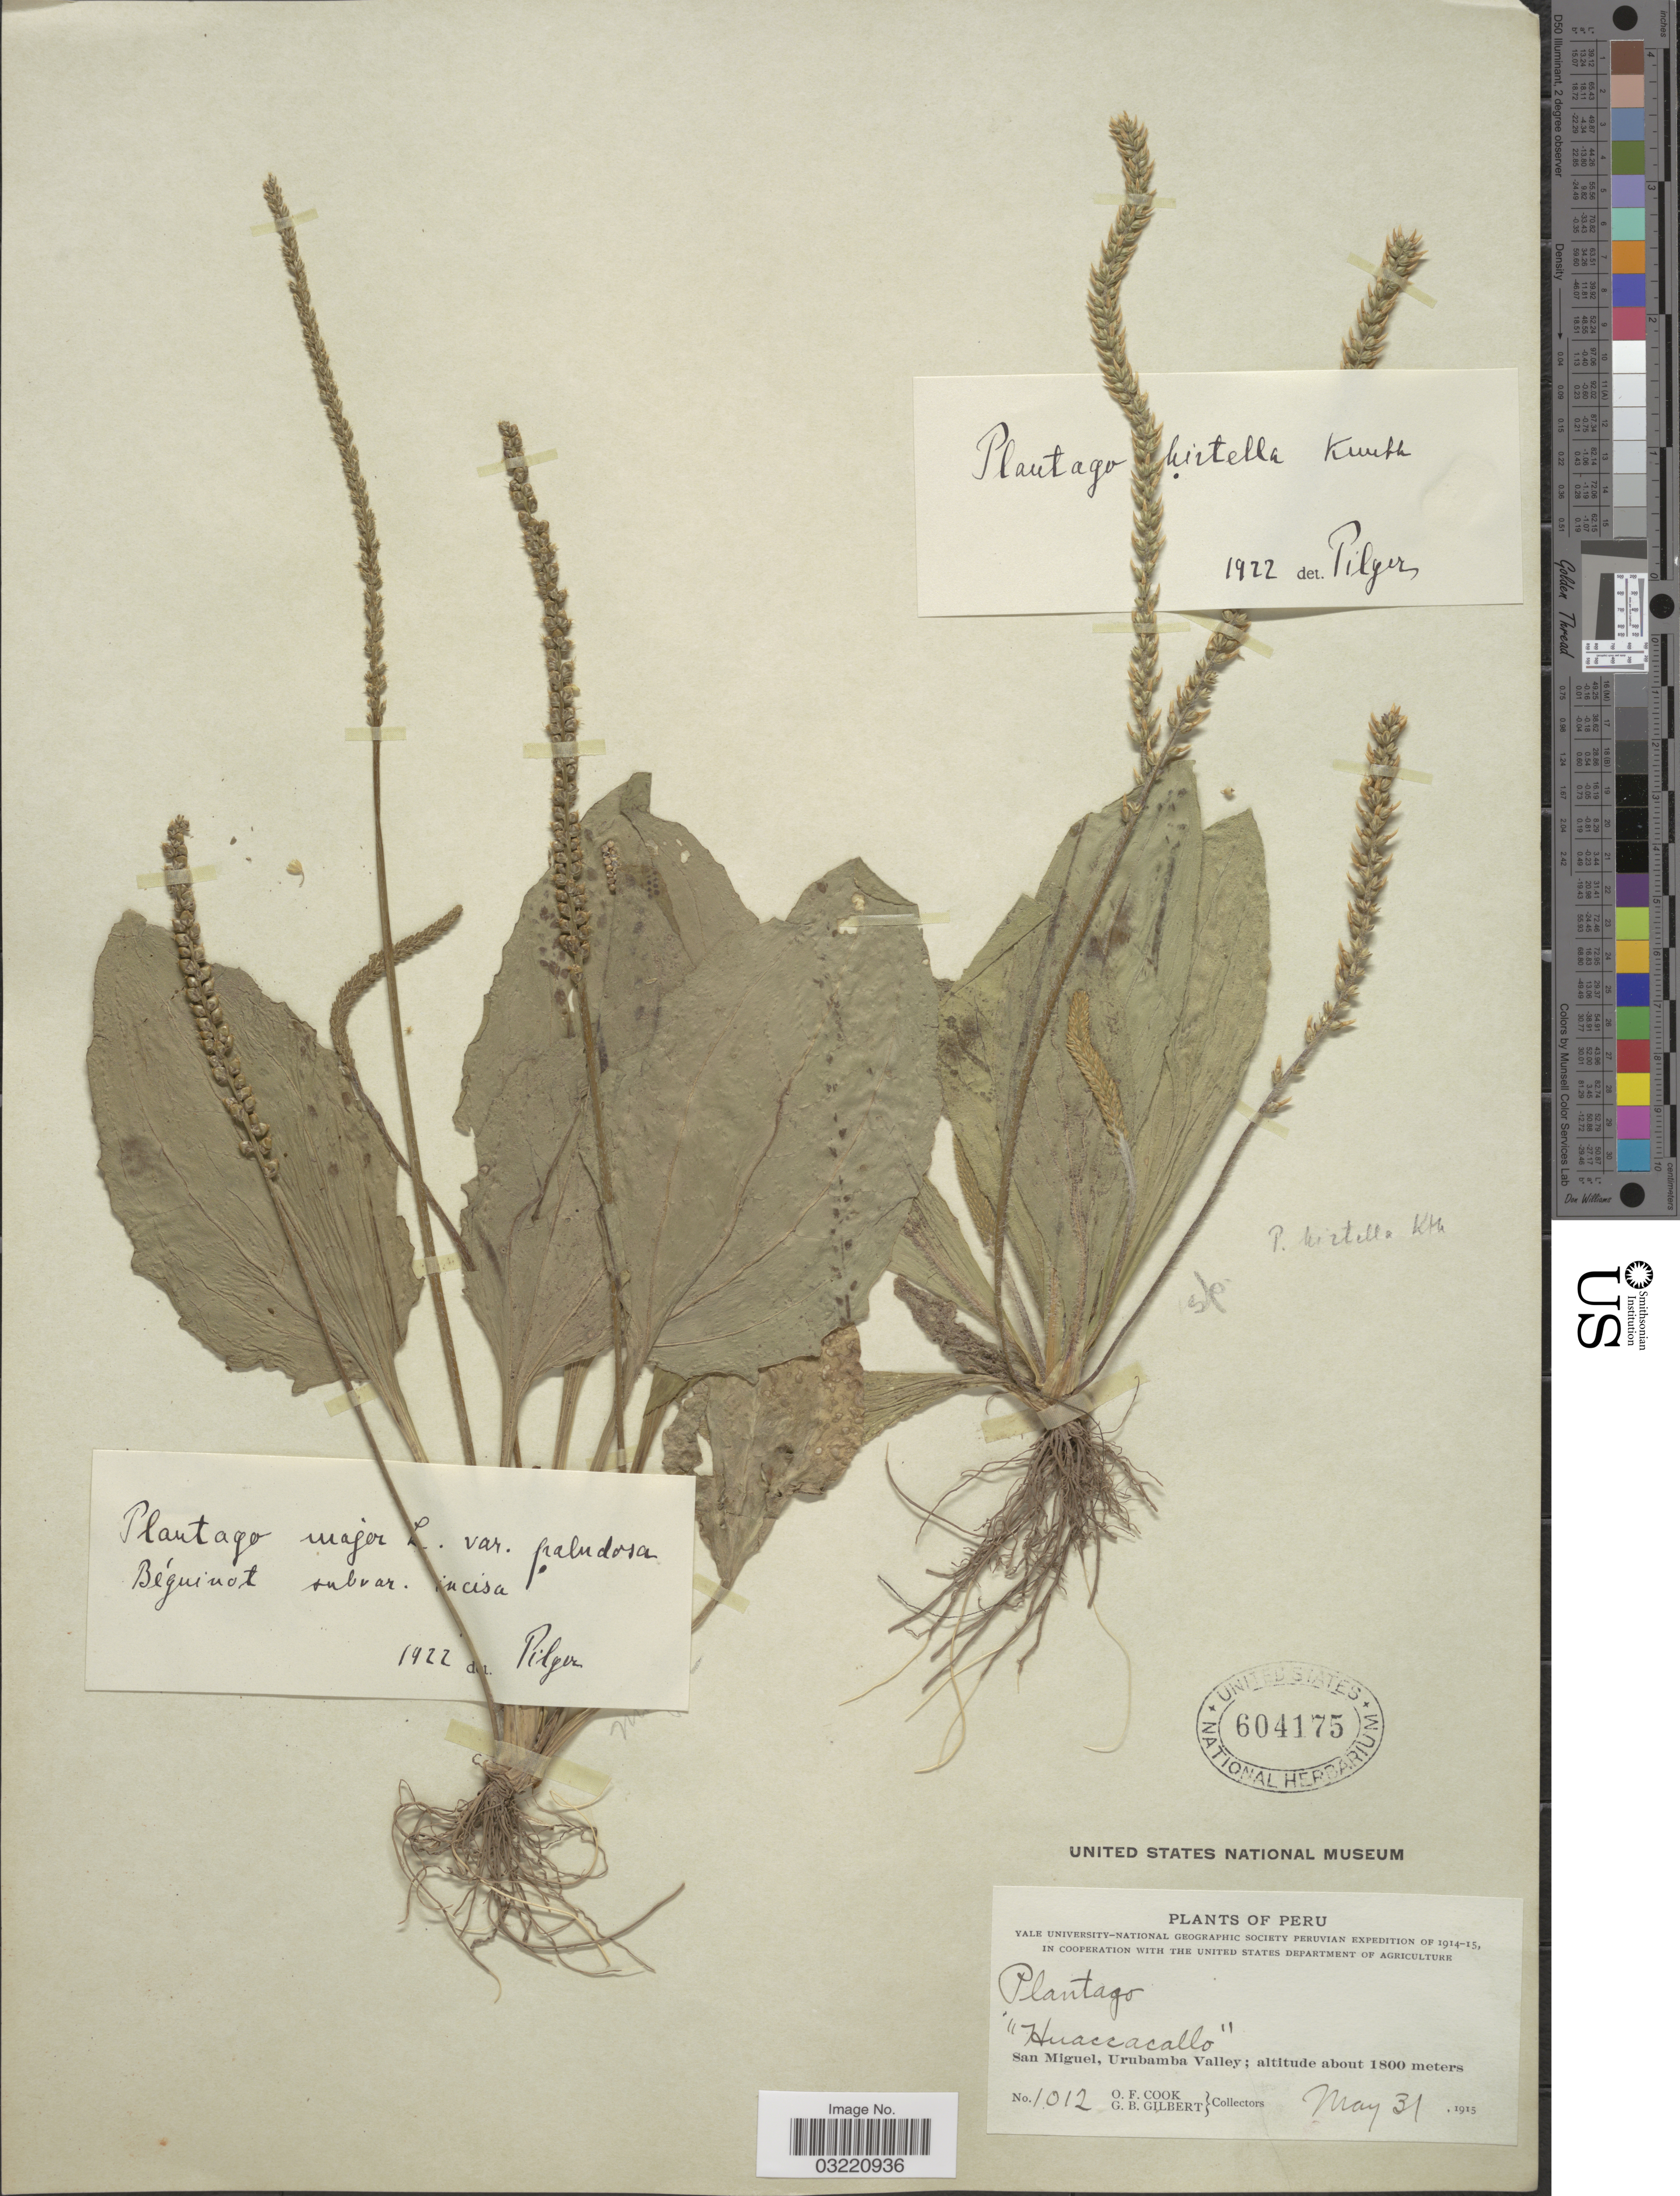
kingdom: Plantae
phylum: Tracheophyta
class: Magnoliopsida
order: Lamiales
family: Plantaginaceae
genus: Plantago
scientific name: Plantago major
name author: L.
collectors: O. F. Cook & G. B. Gilbert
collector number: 1012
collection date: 1915-05-31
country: Peru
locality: San Miguel, Urubamba Valley.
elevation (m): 1800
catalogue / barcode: US 604175